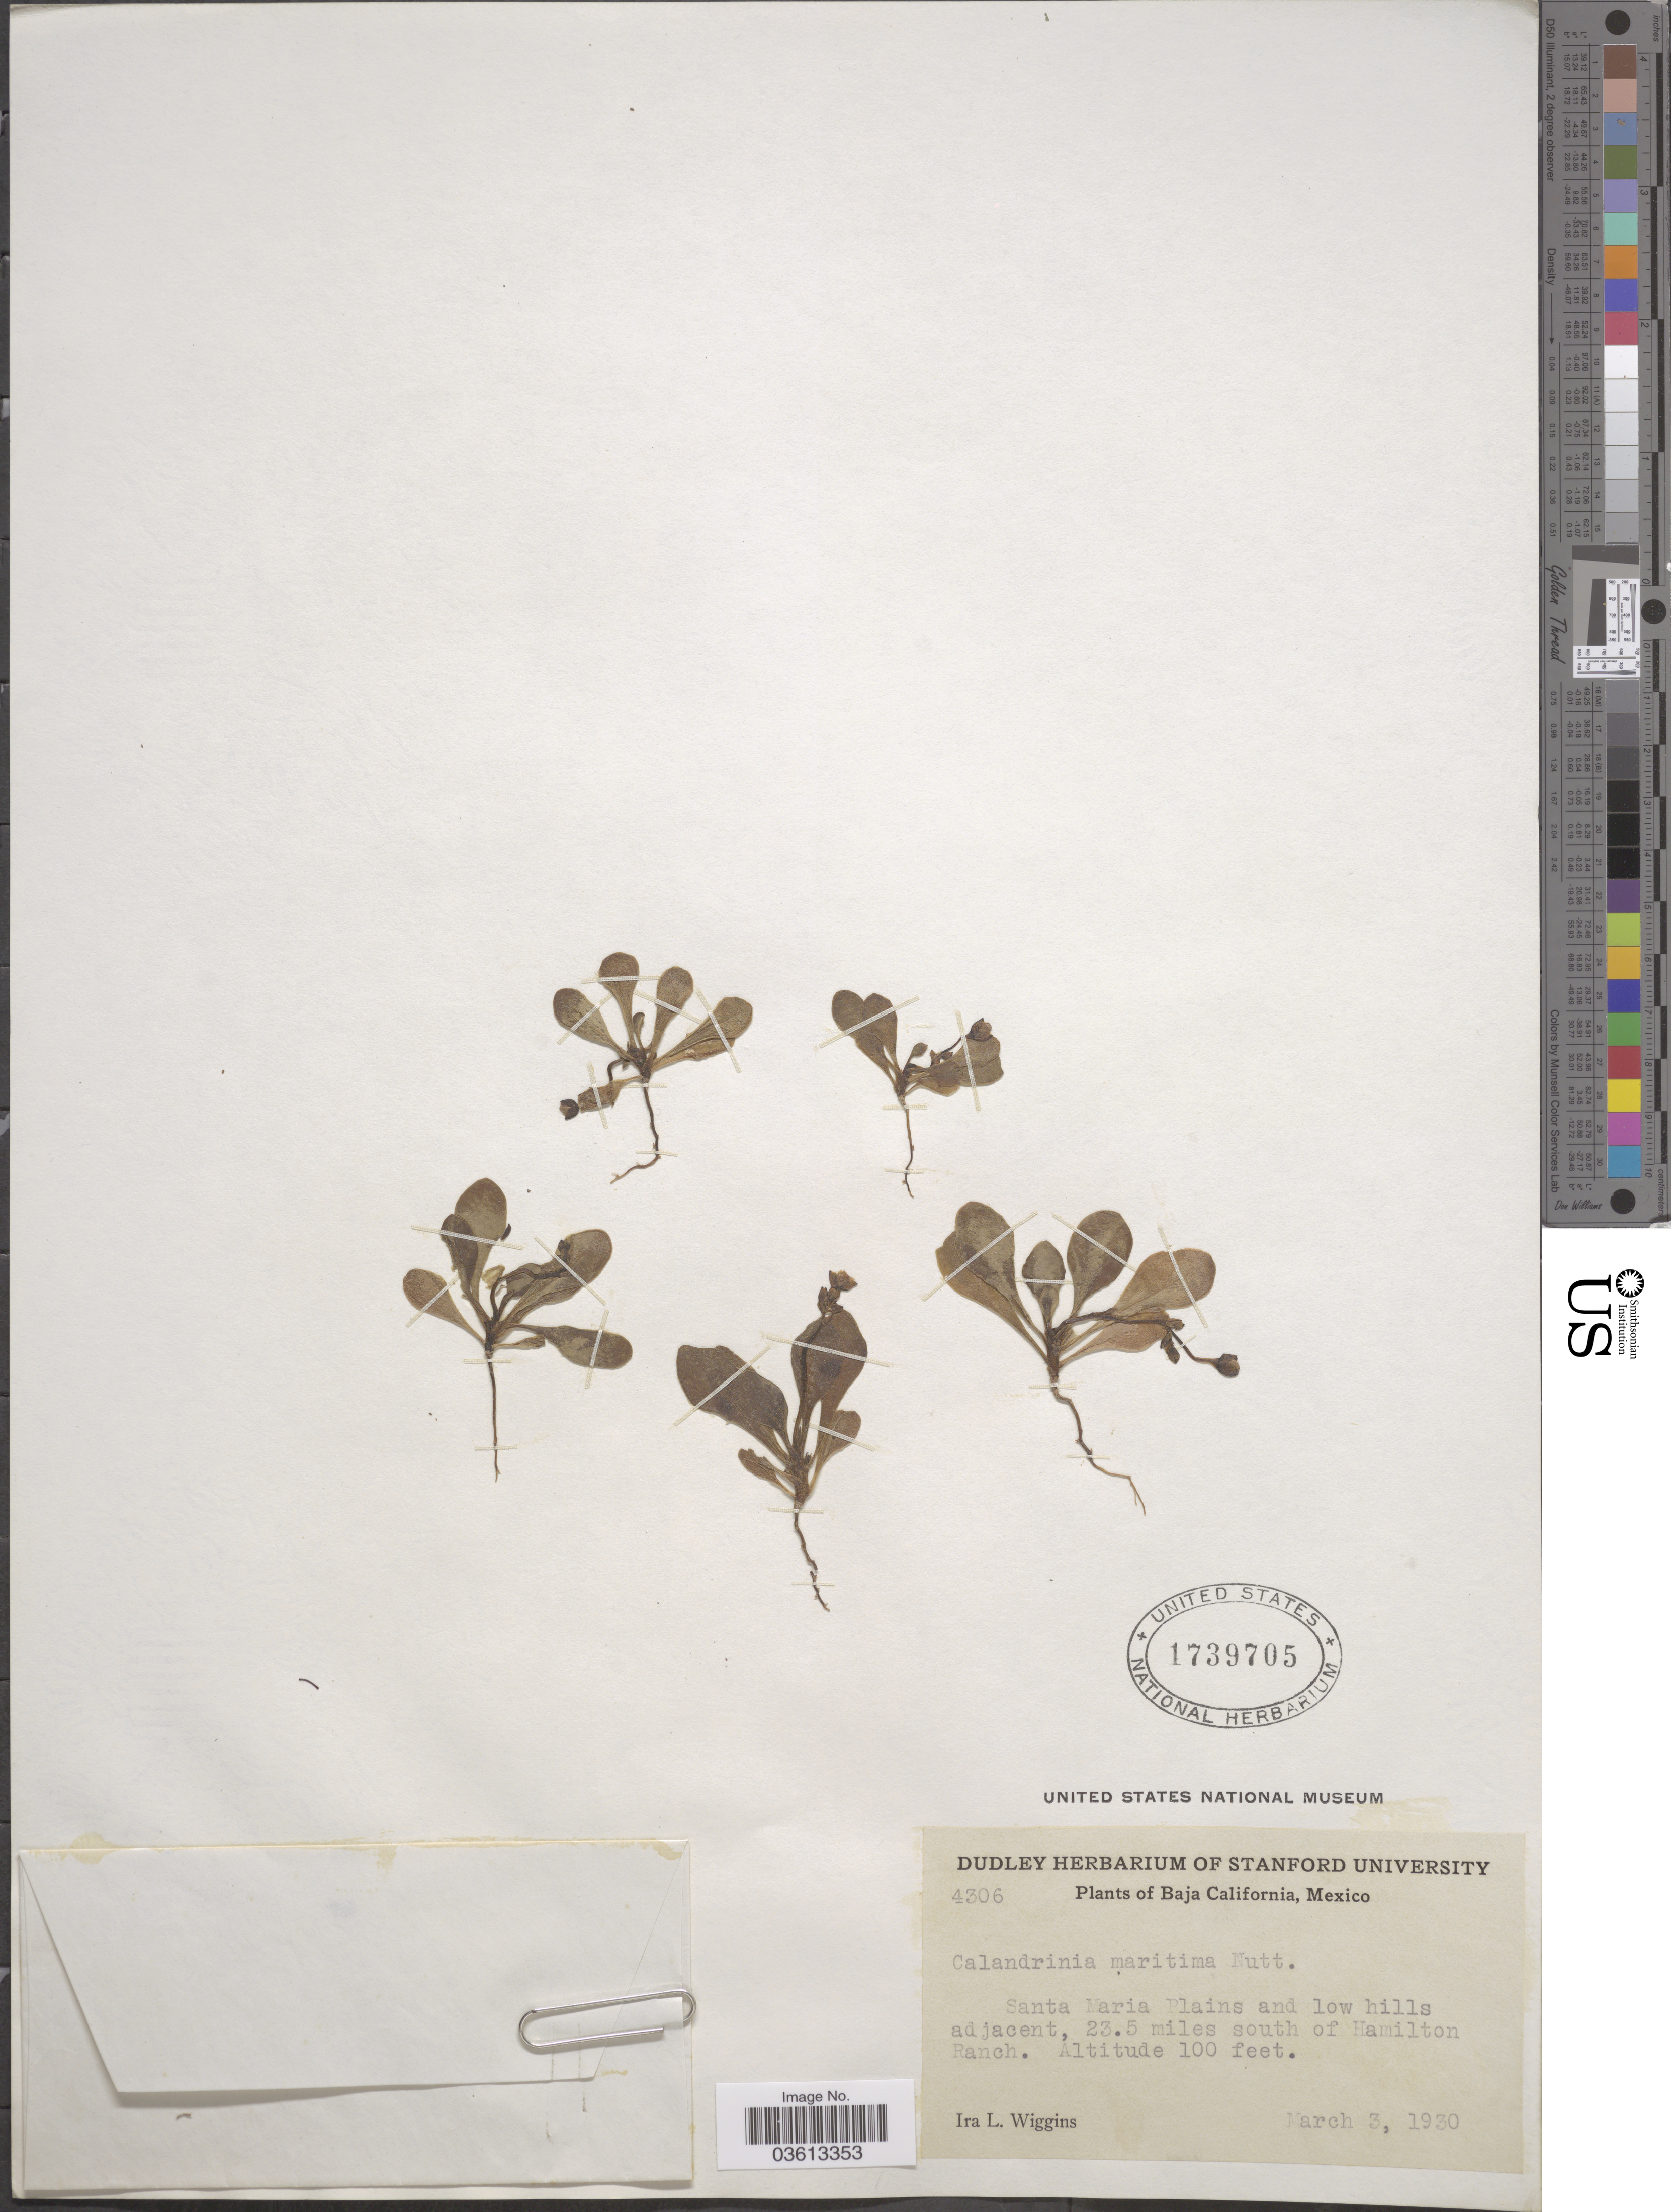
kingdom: Plantae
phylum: Tracheophyta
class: Magnoliopsida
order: Caryophyllales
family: Montiaceae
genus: Cistanthe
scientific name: Cistanthe maritima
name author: (Nutt.) Carolin ex Hershk.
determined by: Strong, Mark T., (BOT), Smithsonian Institution - National Museum of Natural History (UNITED STATES)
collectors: I. L. Wiggins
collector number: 4306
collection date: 1930-03-03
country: Mexico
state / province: Baja California Norte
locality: Santa Maria Plains and low hills adjacent, 23.5 miles south of Hamilton Ranch.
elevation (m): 30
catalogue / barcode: US 1739705